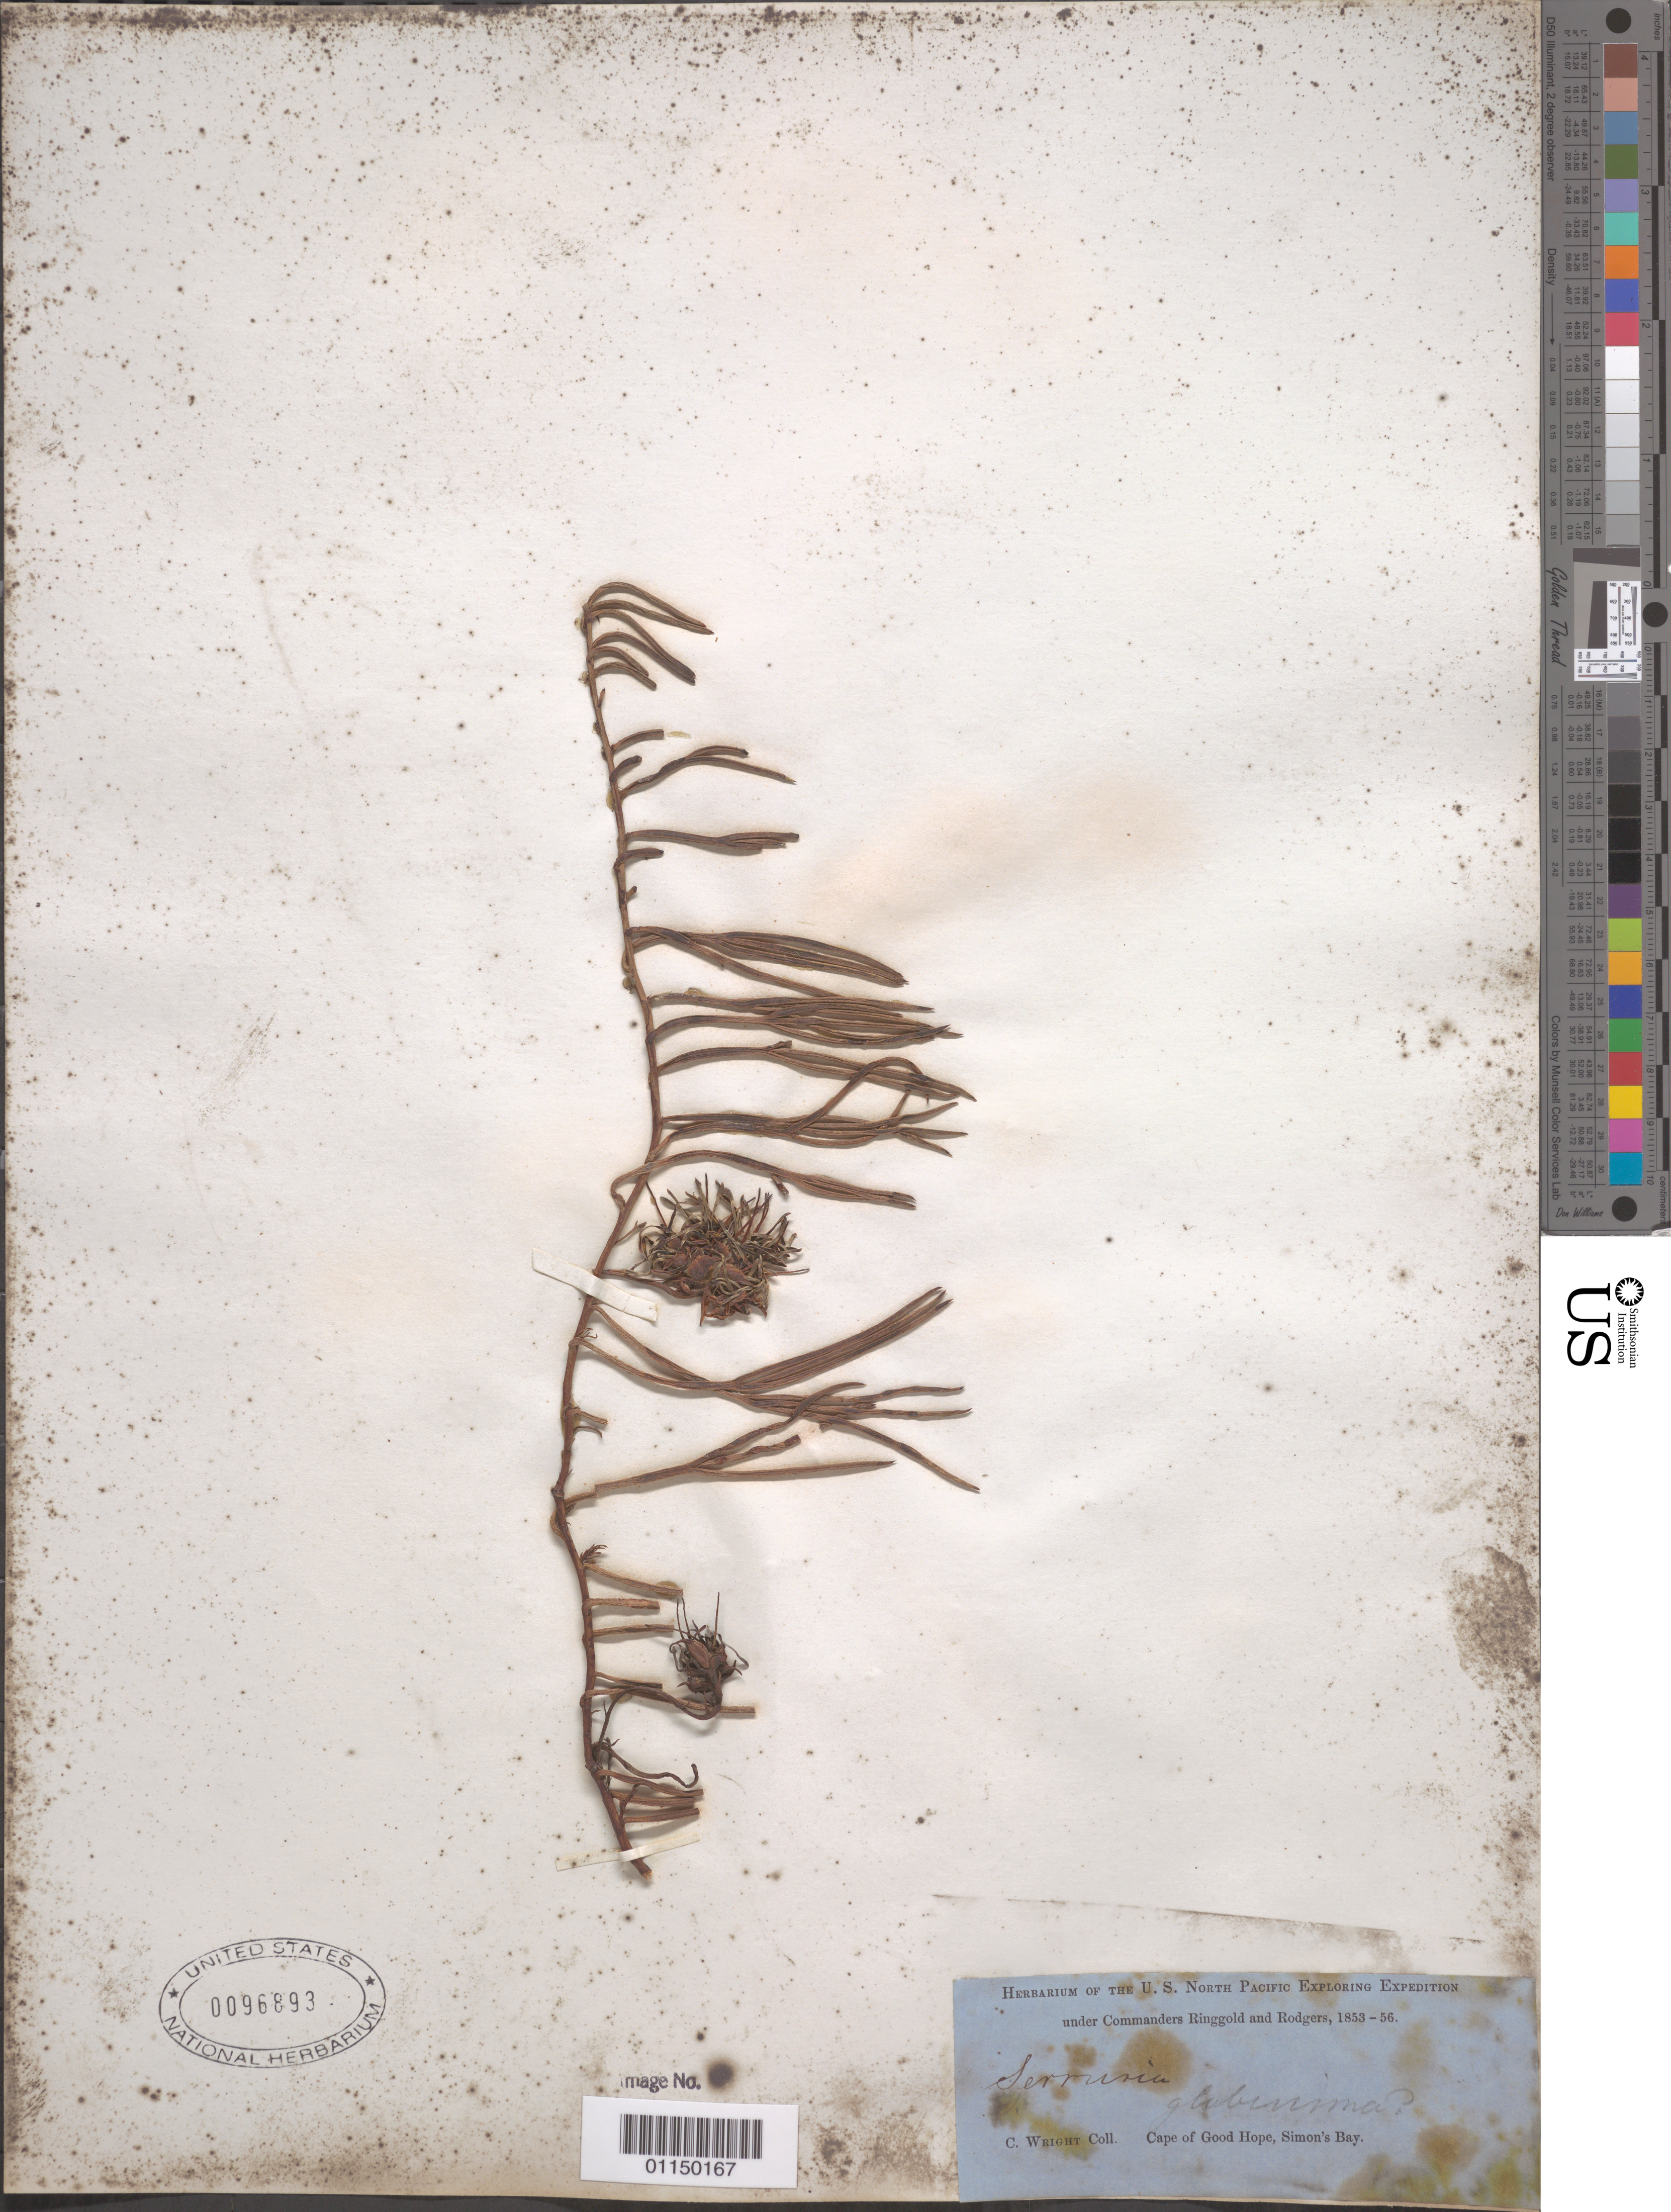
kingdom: Plantae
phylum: Tracheophyta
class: Magnoliopsida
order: Proteales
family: Proteaceae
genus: Serruria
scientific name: Serruria glaberrima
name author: R. Br.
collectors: C. Wright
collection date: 1853/1856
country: South Africa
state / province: Western Cape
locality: Cape of Good Hope, Simon's Bay.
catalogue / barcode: US 96893